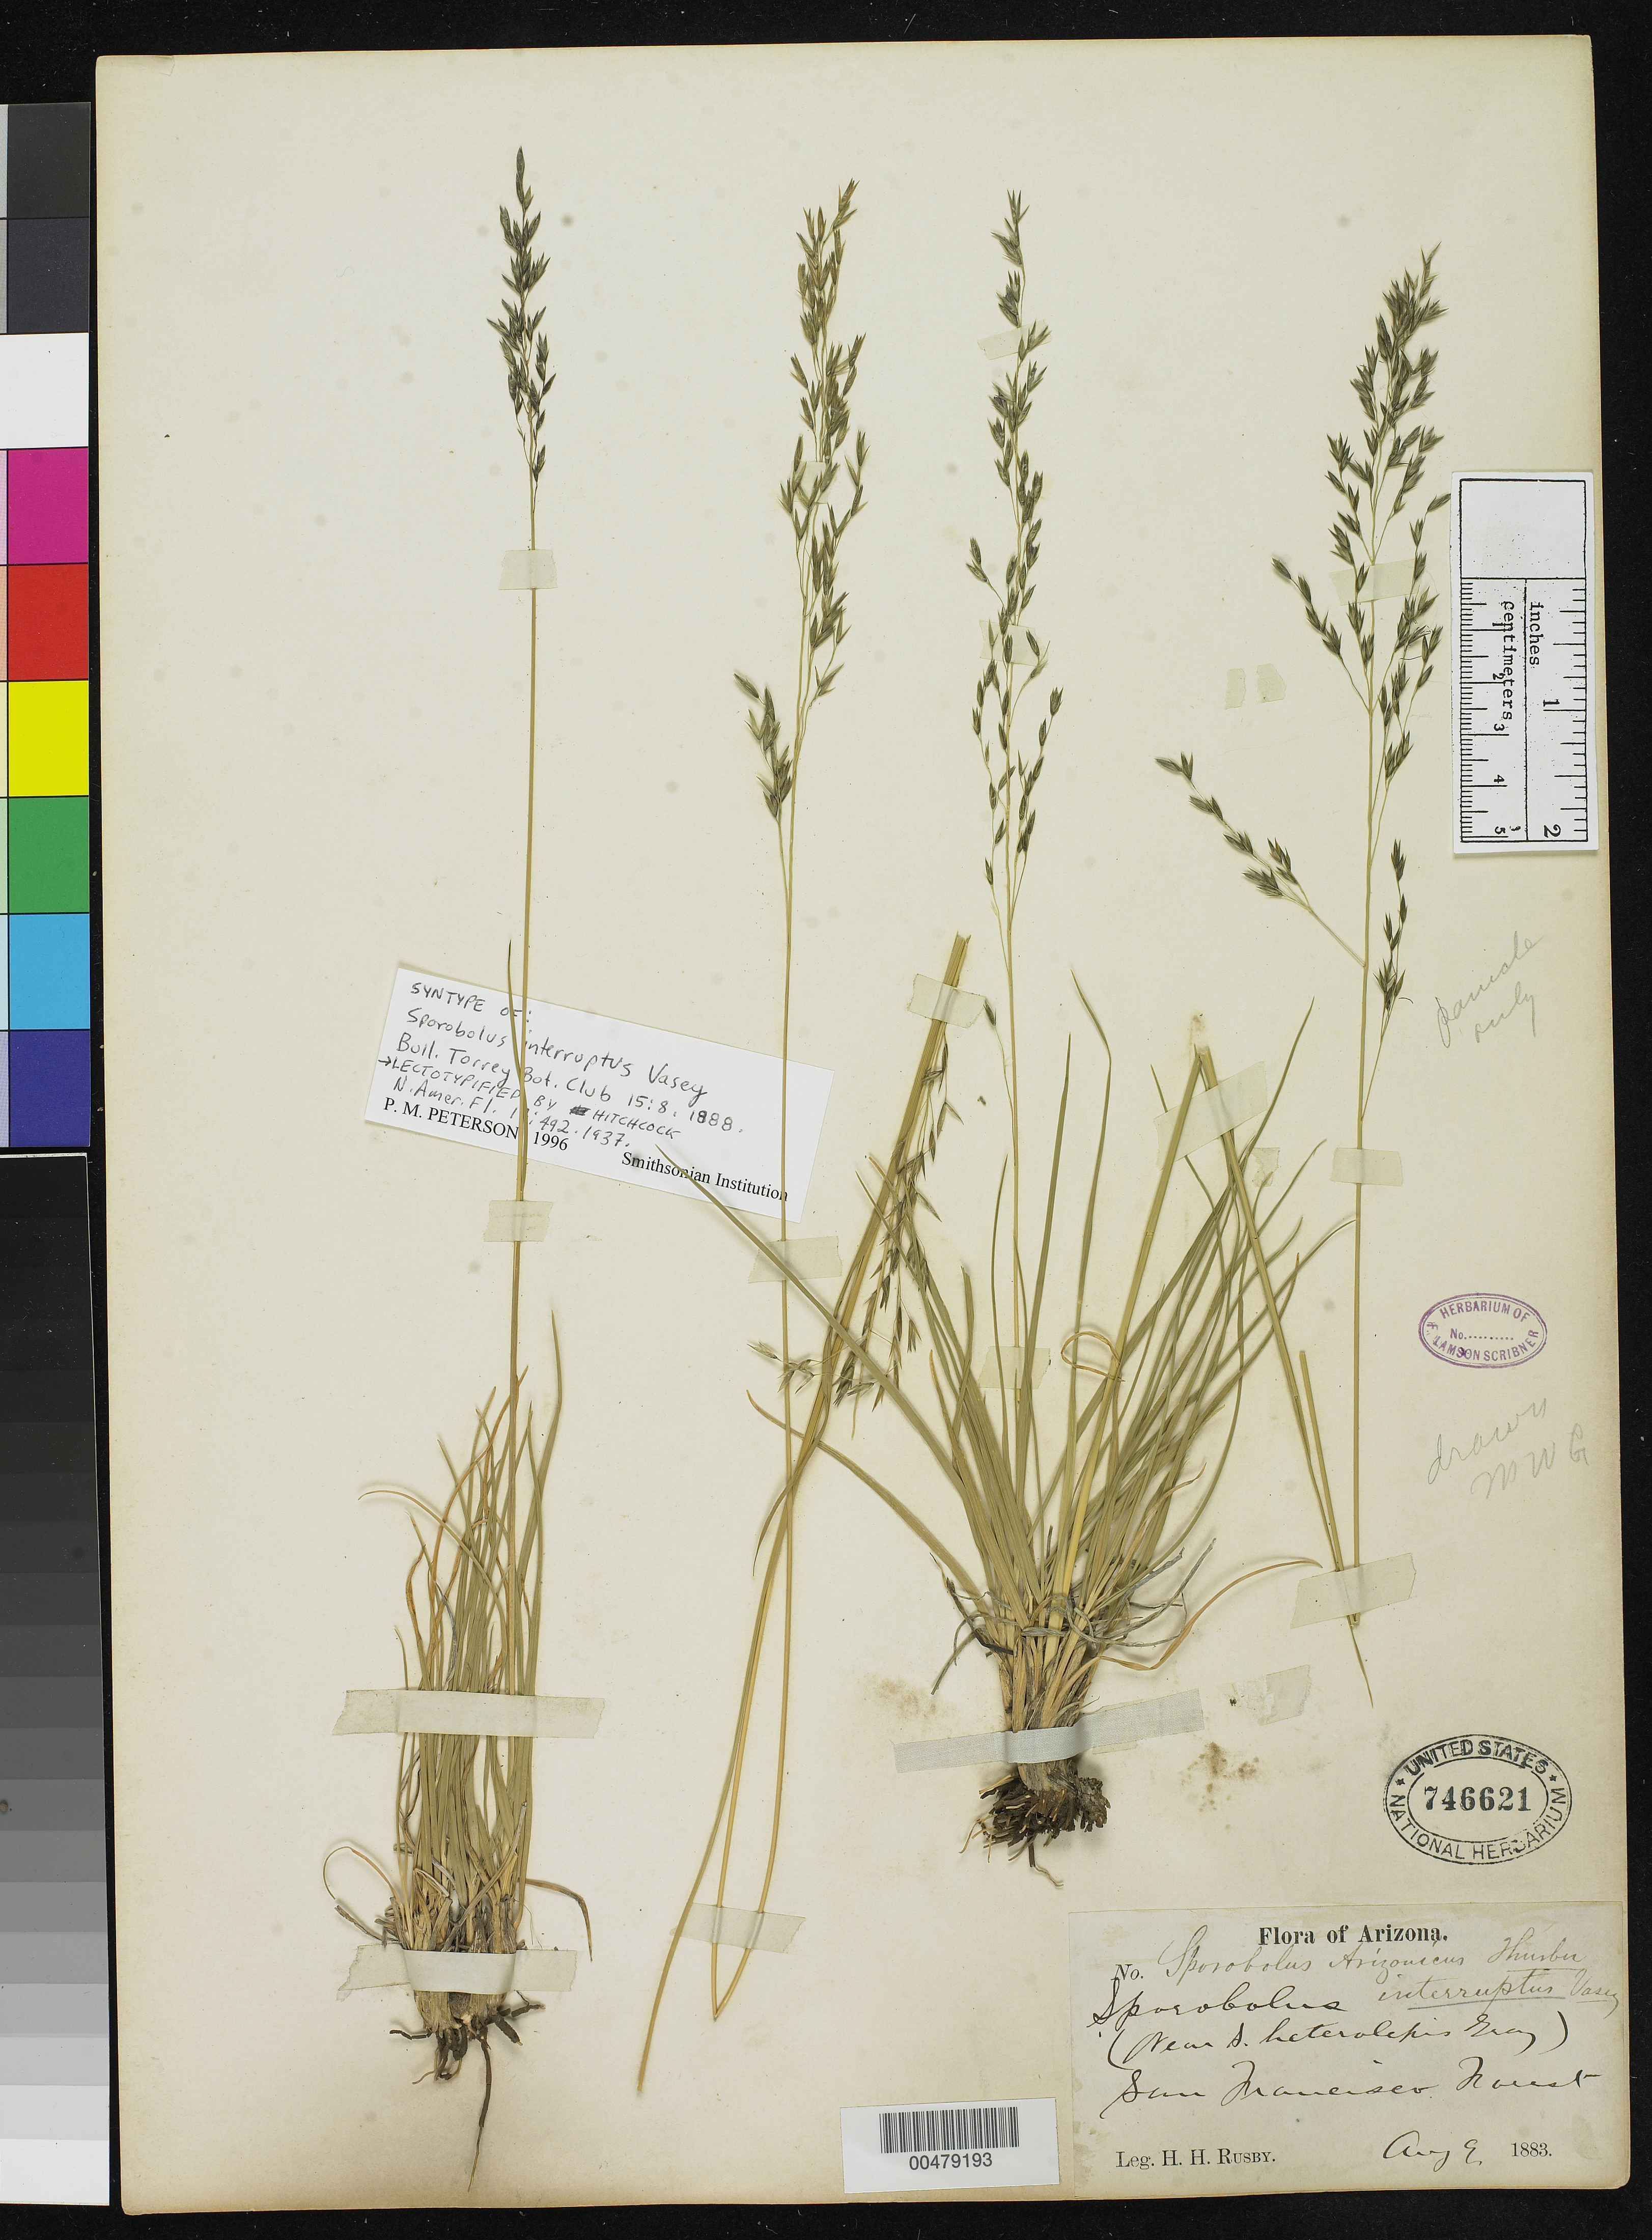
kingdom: Plantae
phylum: Tracheophyta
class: Liliopsida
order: Poales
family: Poaceae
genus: Sporobolus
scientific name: Sporobolus interruptus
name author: Vasey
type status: Isosyntype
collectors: H. H. Rusby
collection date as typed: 09 Aug 1883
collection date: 1883-08-09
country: United States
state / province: Arizona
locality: San Francisco Mountains.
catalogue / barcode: US 746621